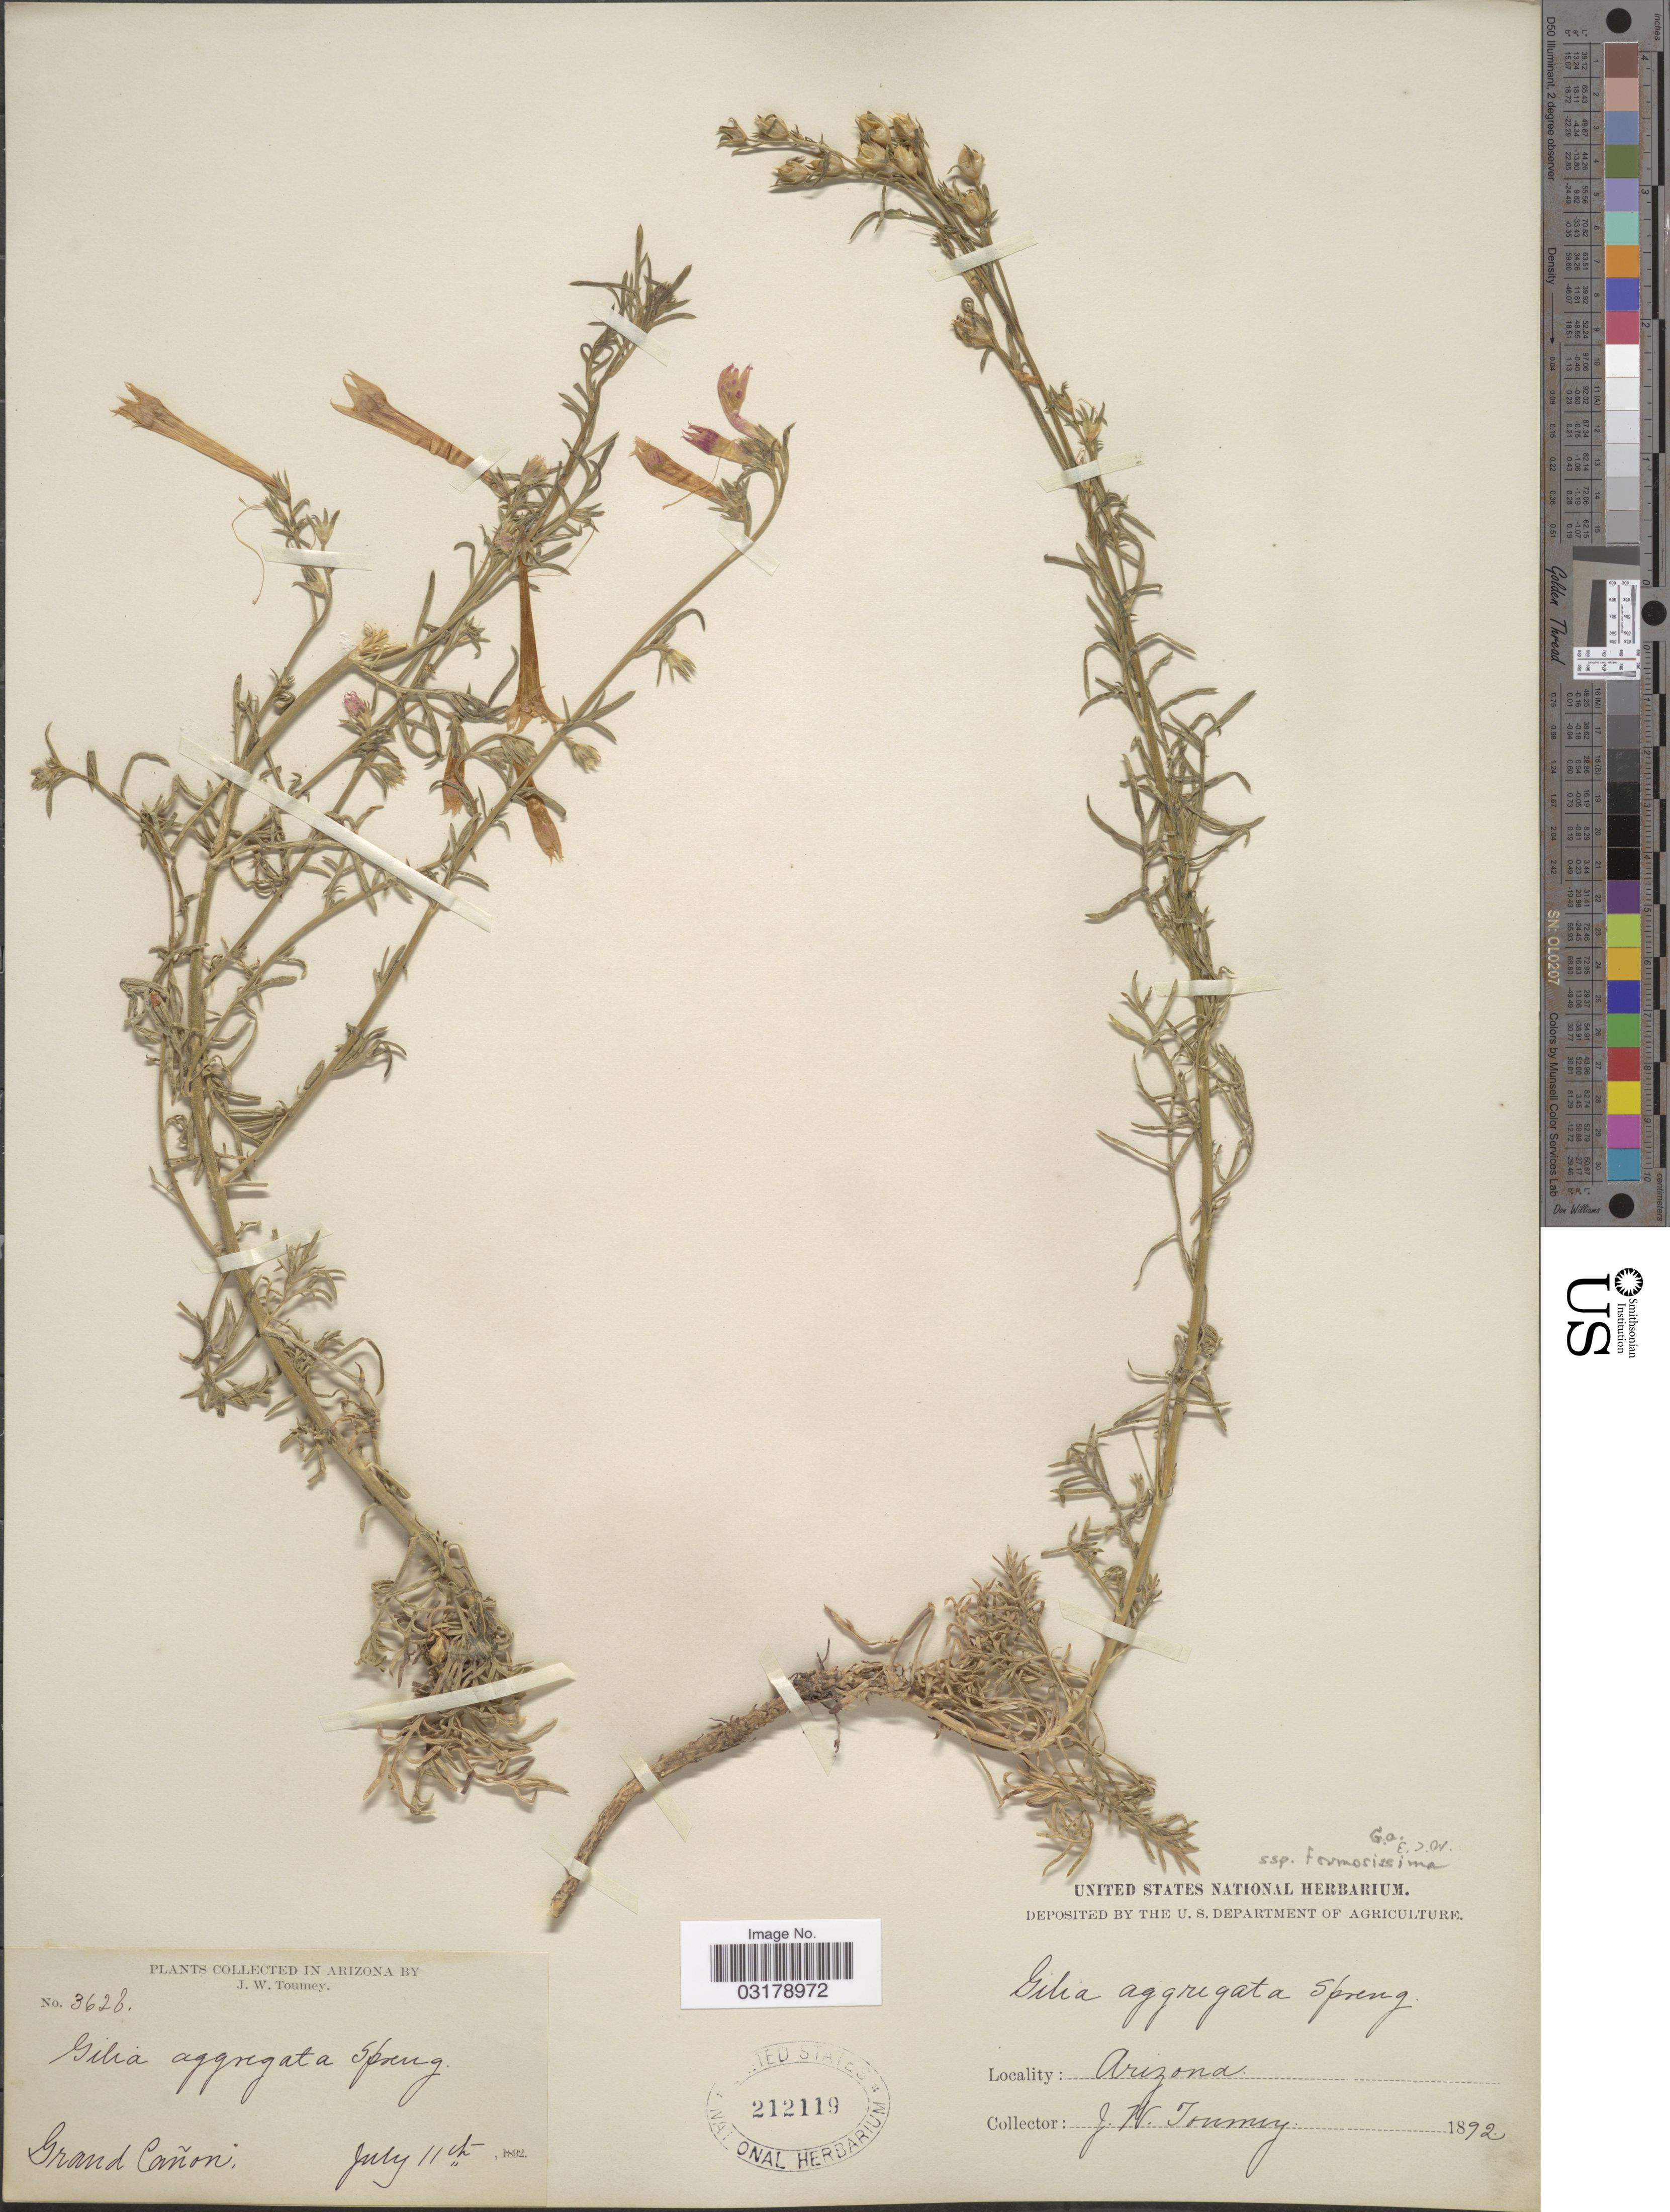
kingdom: Plantae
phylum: Tracheophyta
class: Magnoliopsida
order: Ericales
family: Polemoniaceae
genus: Ipomopsis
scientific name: Ipomopsis aggregata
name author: (Pursh) V.E. Grant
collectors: J. W. Toumey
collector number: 3628*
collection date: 1892-07-11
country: United States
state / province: Arizona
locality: Grand Cañon.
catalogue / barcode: US 212119